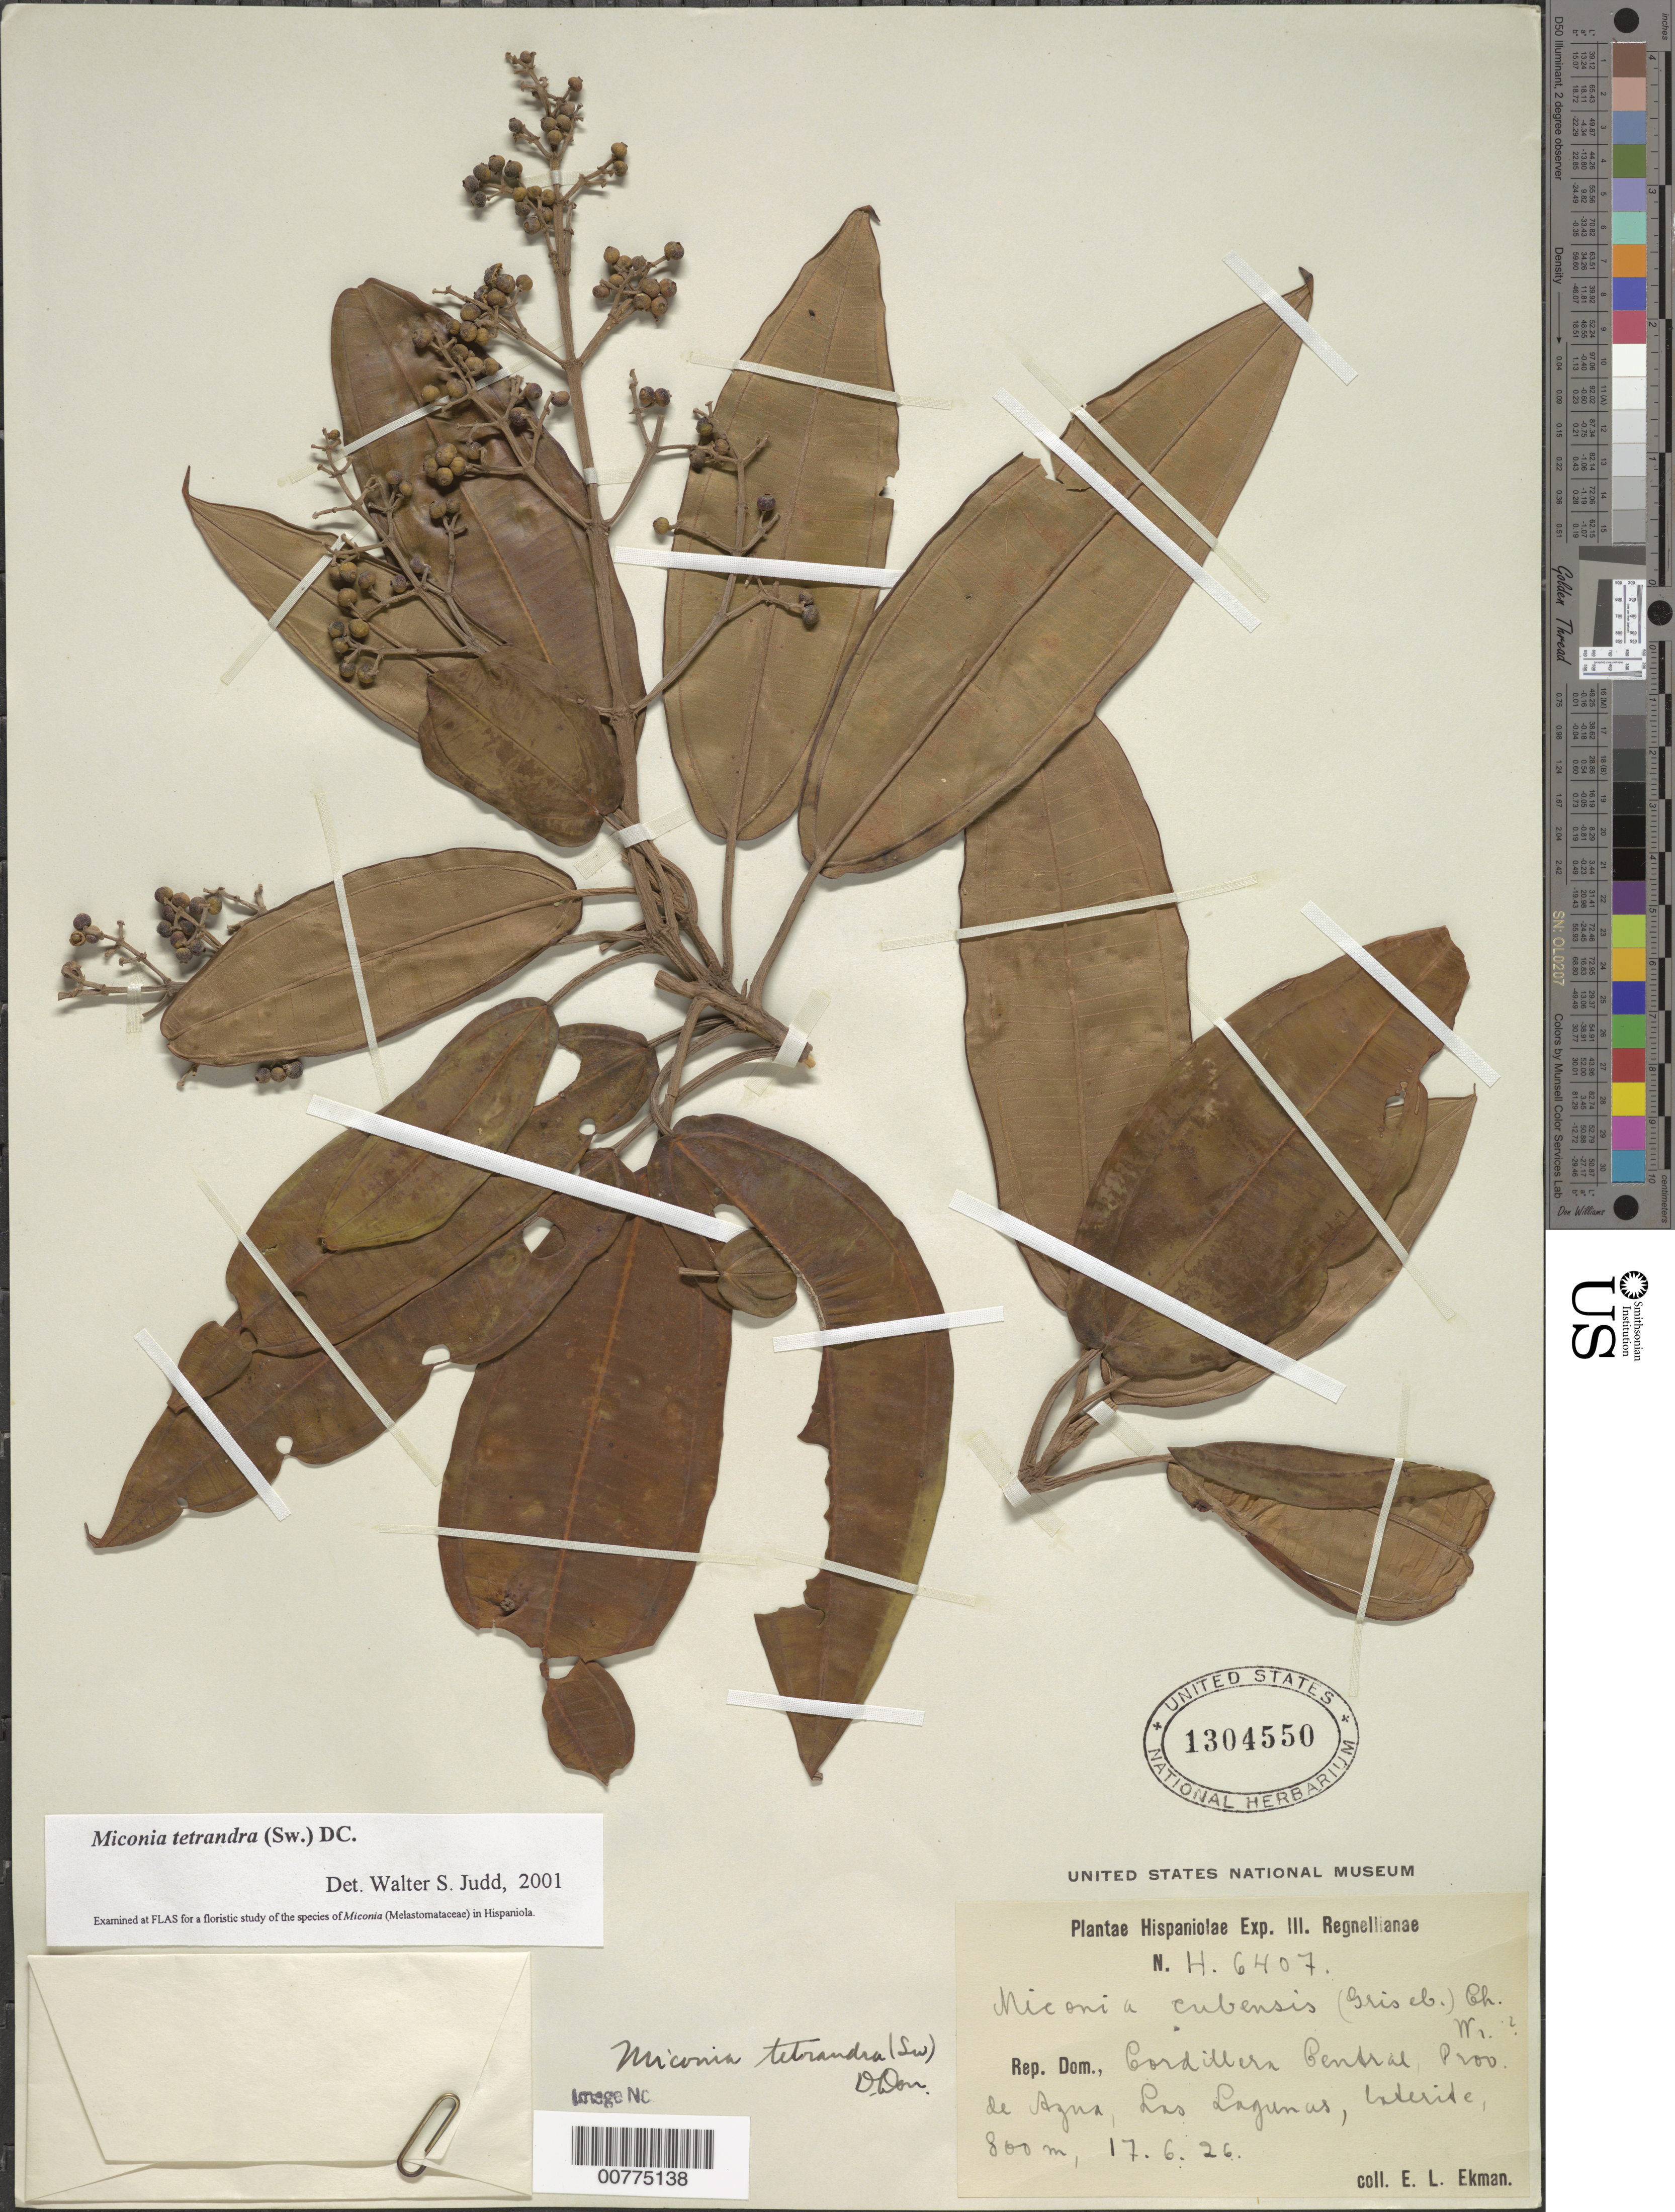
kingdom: Plantae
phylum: Tracheophyta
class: Magnoliopsida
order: Myrtales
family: Melastomataceae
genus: Miconia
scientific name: Miconia tetrandra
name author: (Sw.) D. Don ex G. Don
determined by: Judd, Walter S.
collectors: E. L. Ekman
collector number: H 6407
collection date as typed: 17 Jun 1926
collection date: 1926-06-17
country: Dominican Republic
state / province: Azua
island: Hispaniola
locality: Cordillera Central, Las Lagunas.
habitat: Laterite.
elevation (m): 800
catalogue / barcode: US 1304550